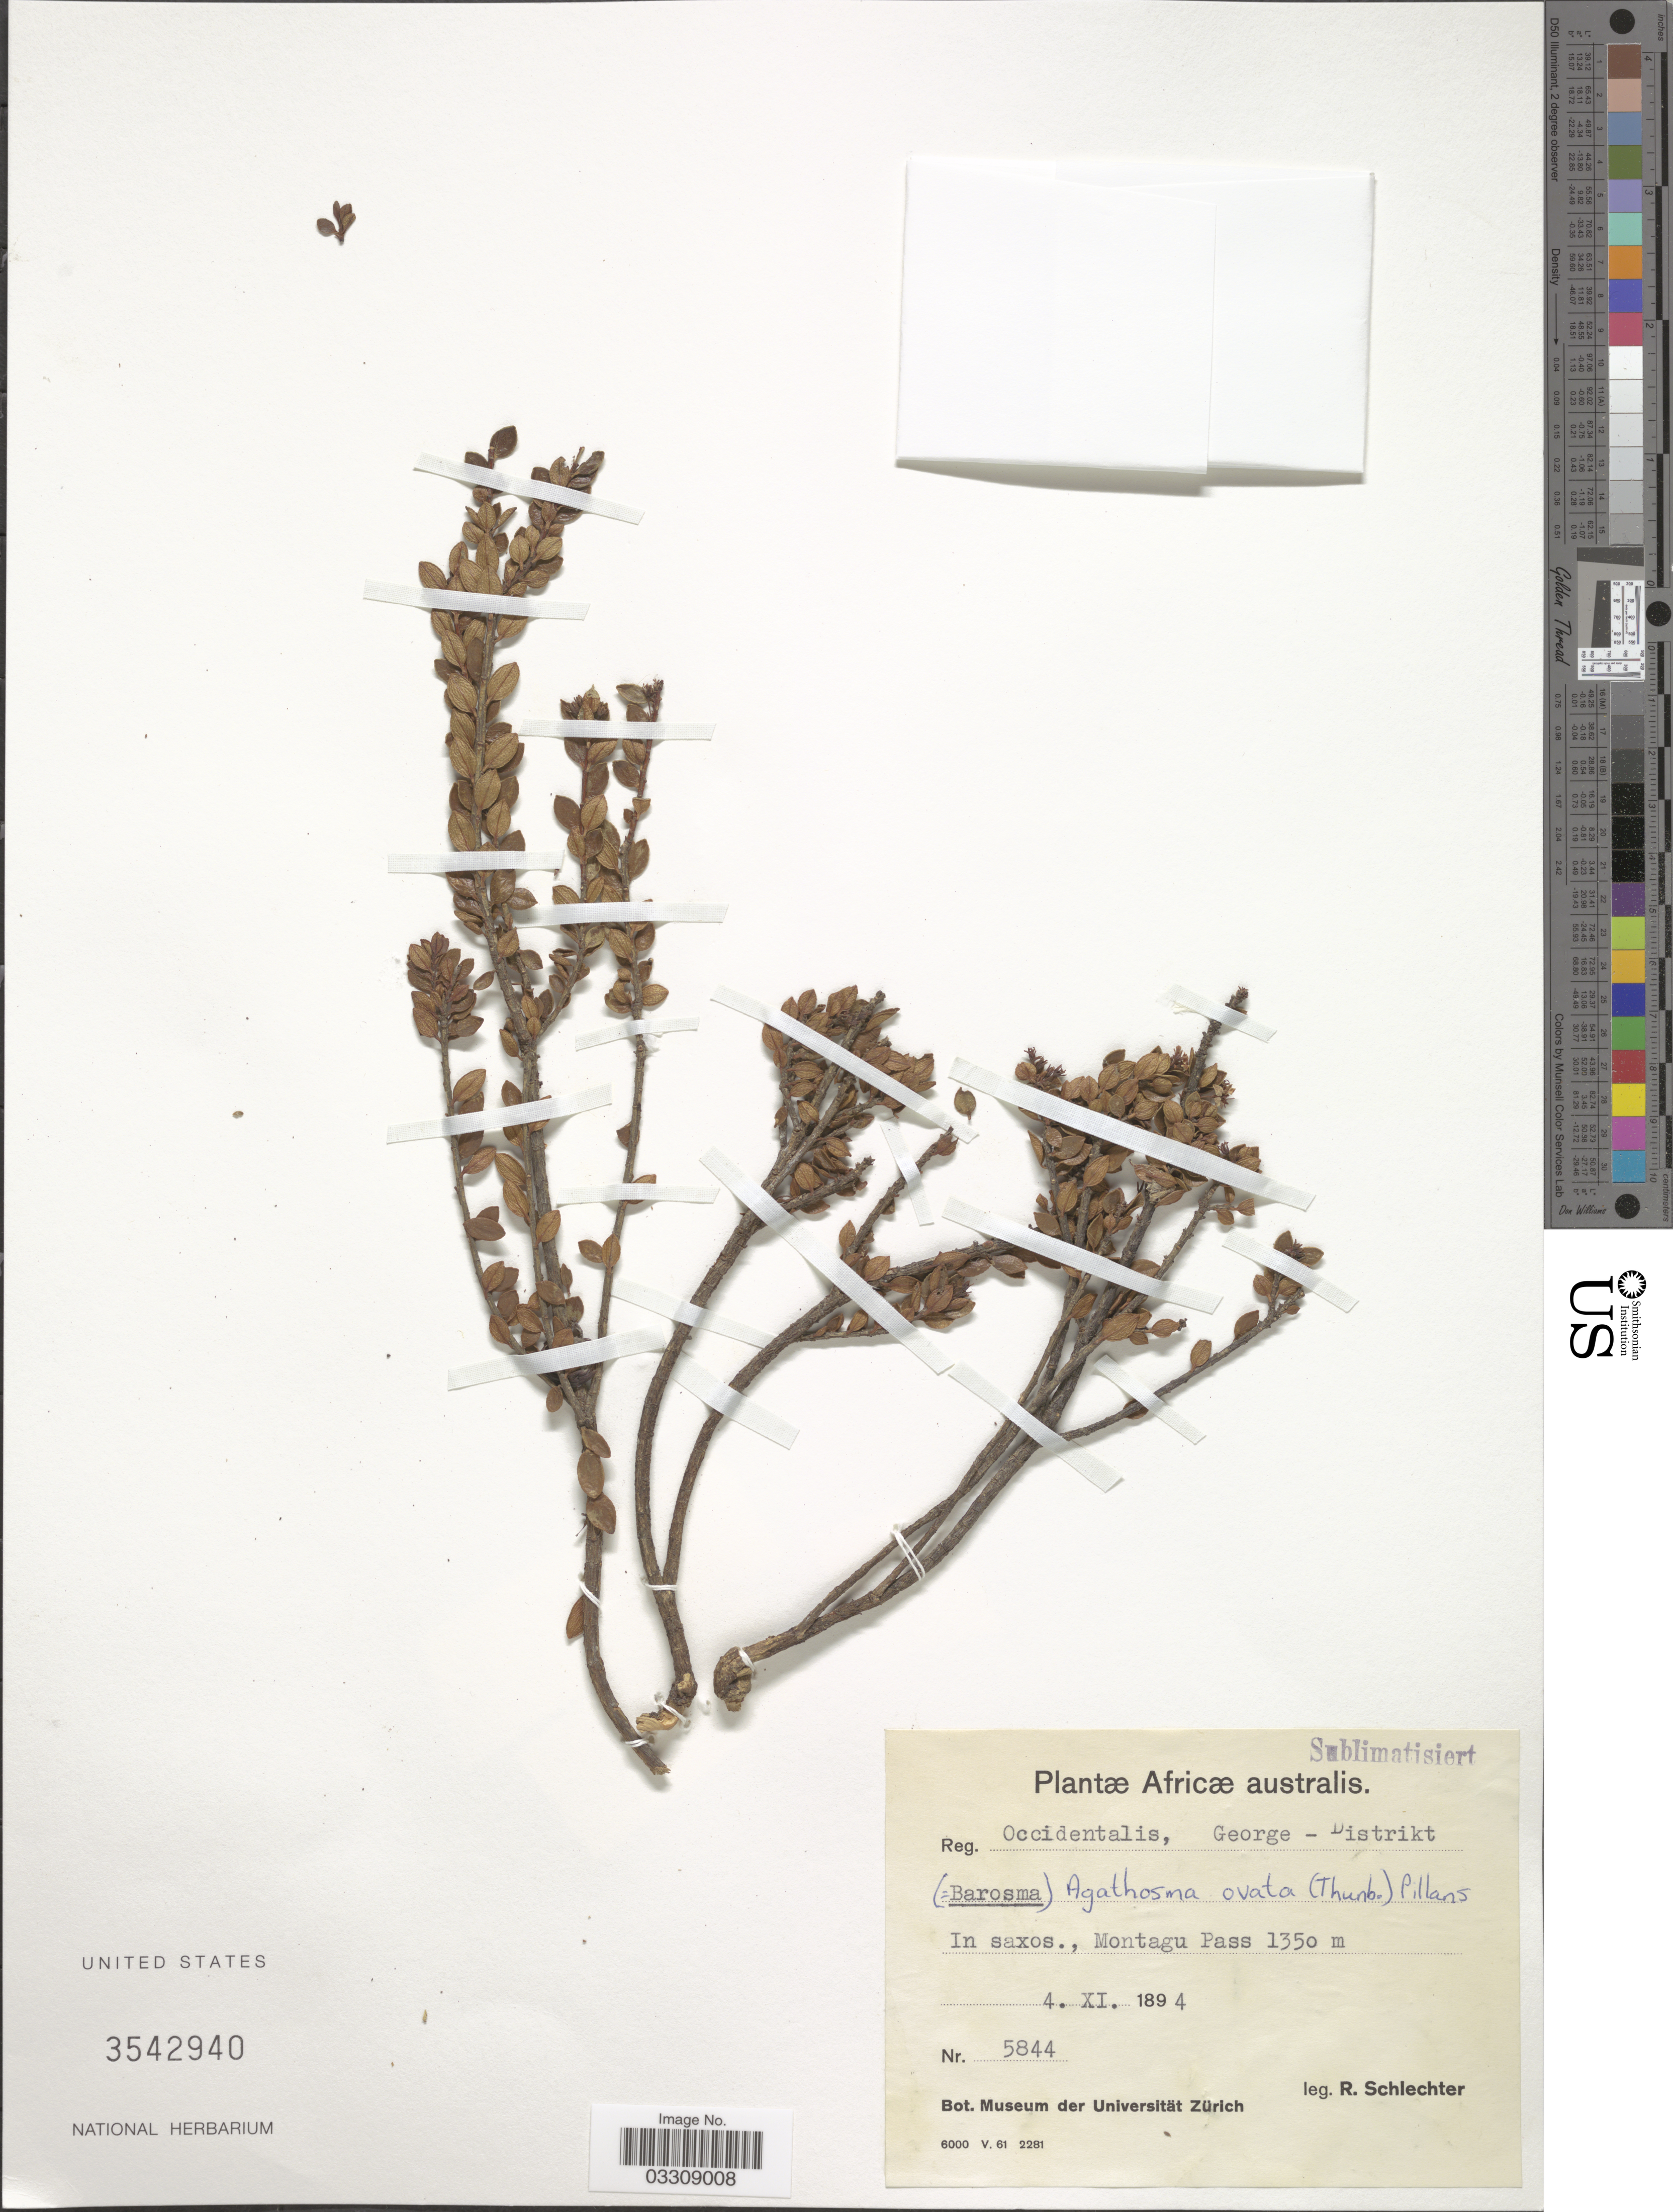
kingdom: Plantae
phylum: Tracheophyta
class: Magnoliopsida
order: Sapindales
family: Rutaceae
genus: Agathosma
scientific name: Agathosma ovata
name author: (Thunb.) Pillans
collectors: F. R. R. Schlechter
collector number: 5844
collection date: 1894-11-04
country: South Africa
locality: Africæ australis. Reg. Occidentalis, George - Distrikt. In saxos., Montagu pass.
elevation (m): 1350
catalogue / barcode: US 3542940